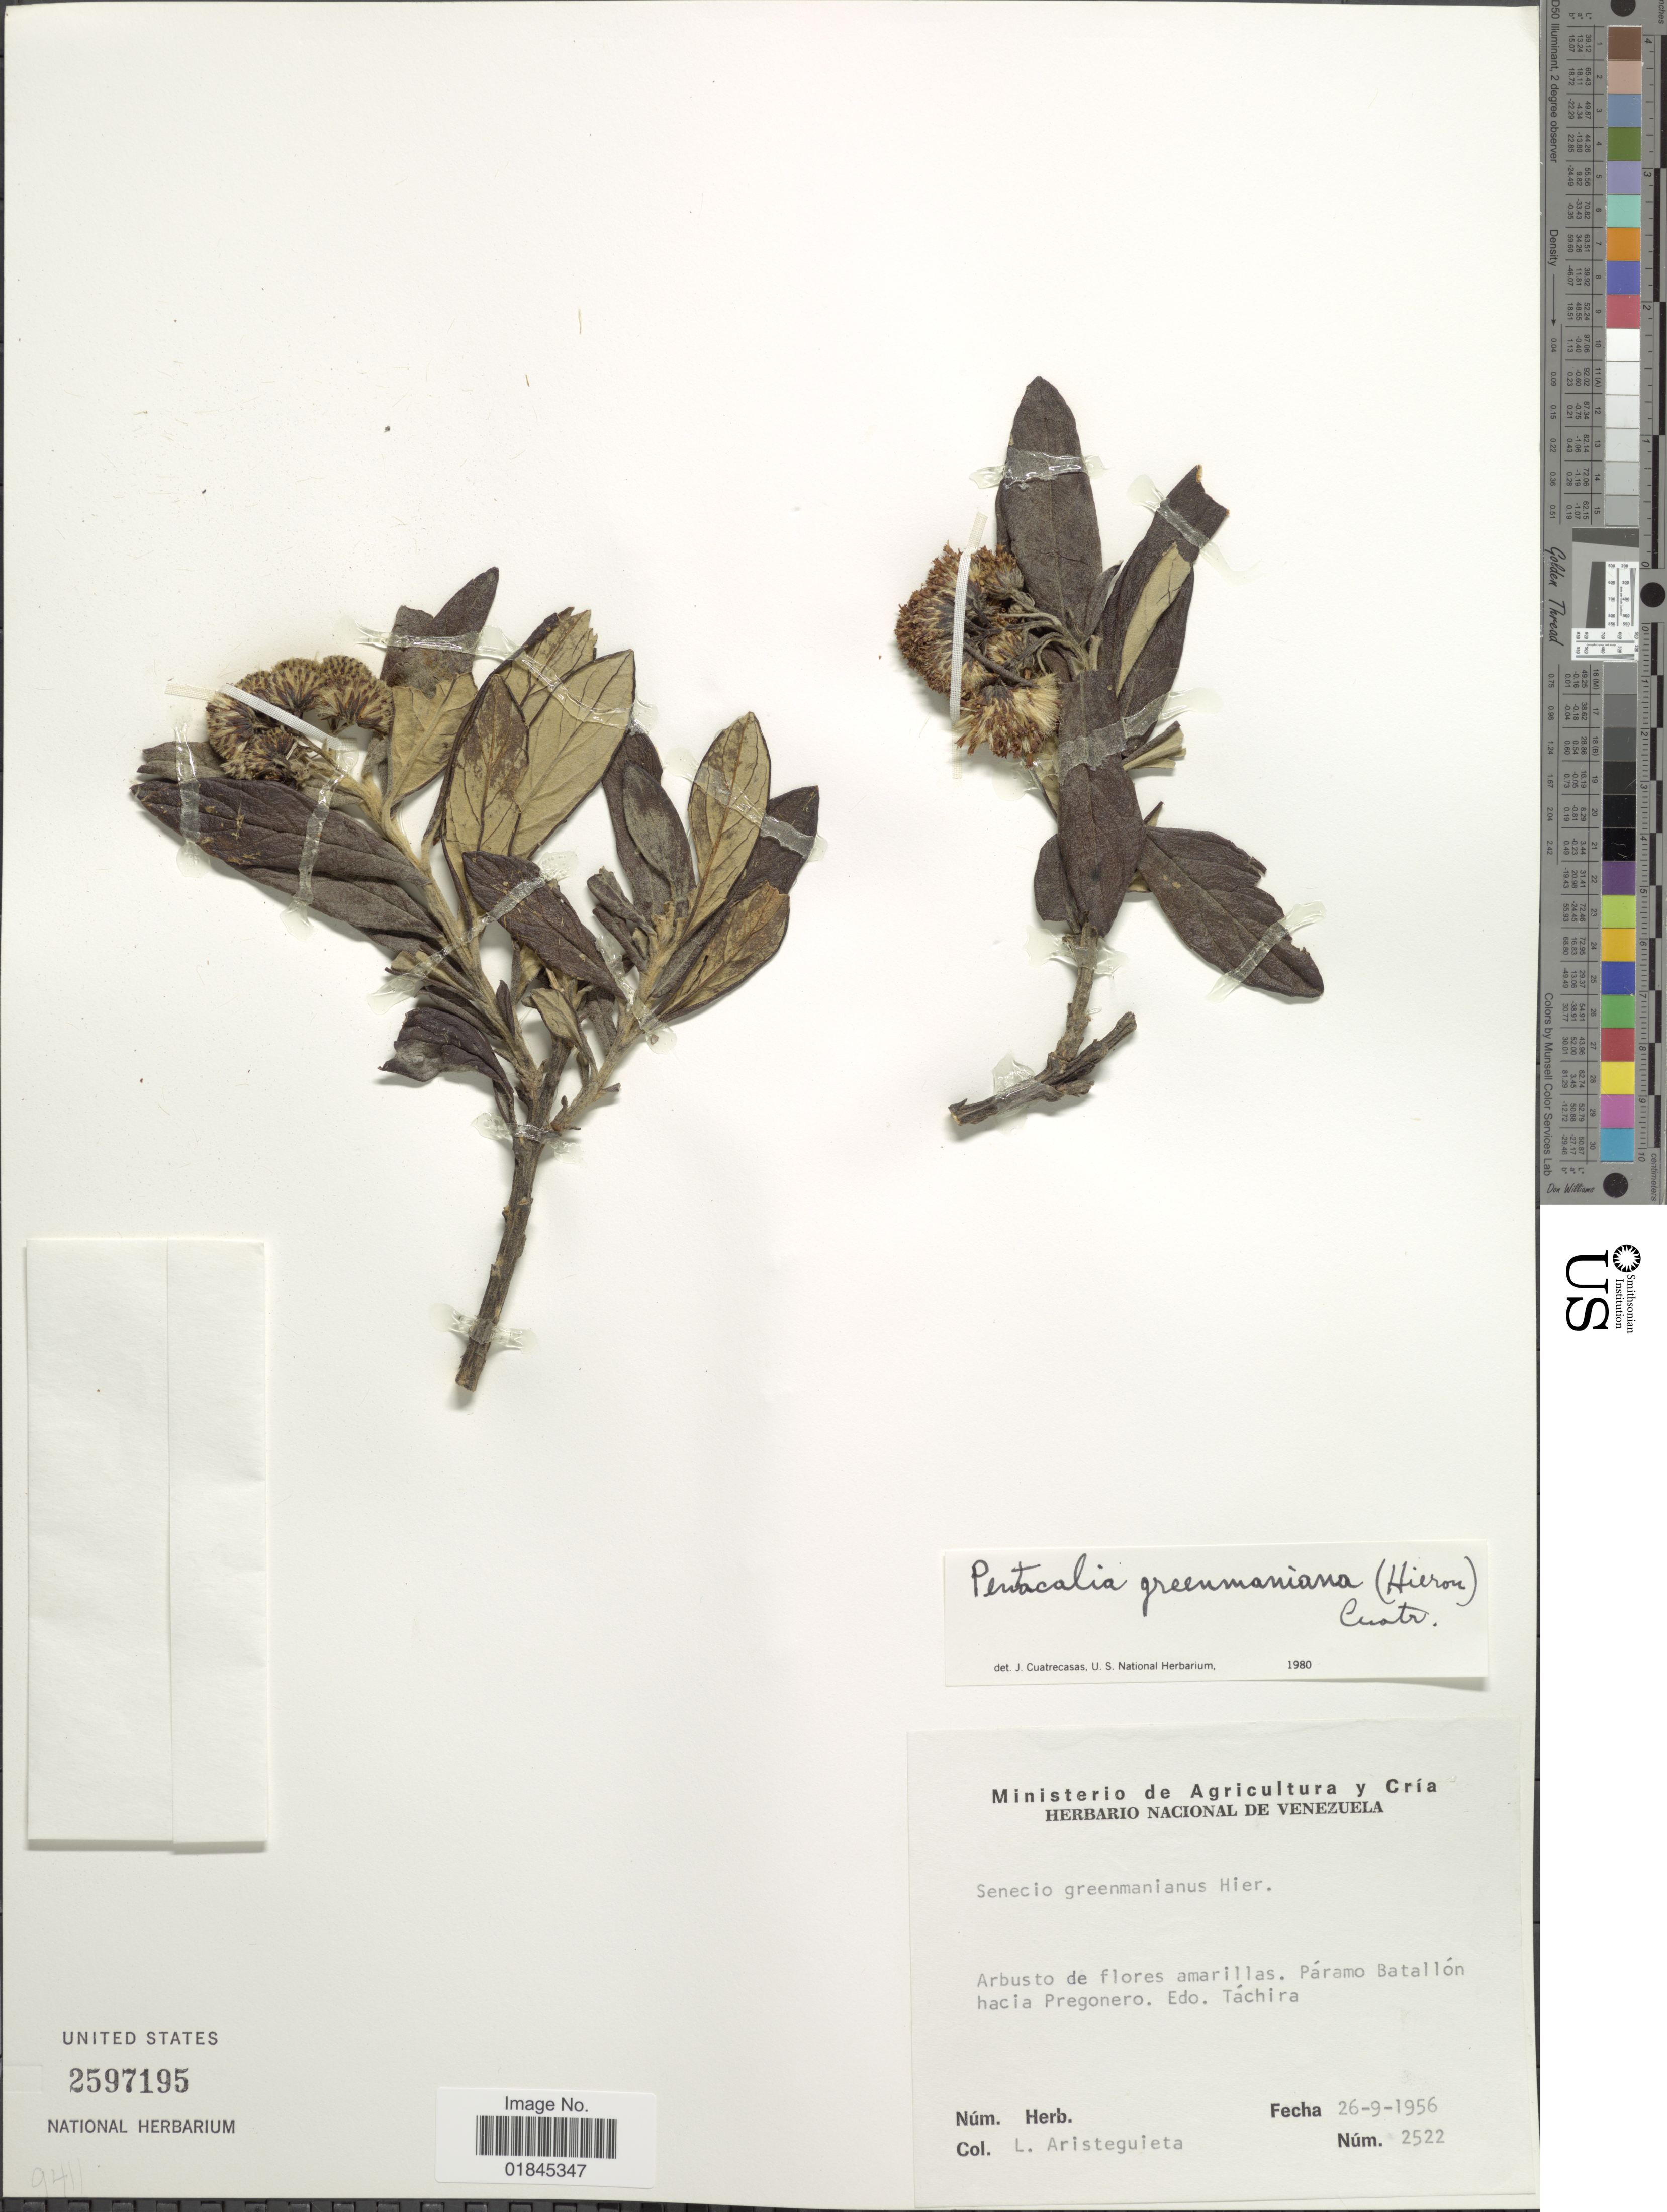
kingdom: Plantae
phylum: Tracheophyta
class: Magnoliopsida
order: Asterales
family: Asteraceae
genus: Pentacalia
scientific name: Pentacalia greenmaniana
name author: (Hieron.) Cuatrec.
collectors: L. Aristeguieta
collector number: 2522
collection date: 1956-09-26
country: Venezuela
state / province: Tachira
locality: Páramo Batallón hacia Pregonero. Edo. Táchira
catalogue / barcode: US 2597195